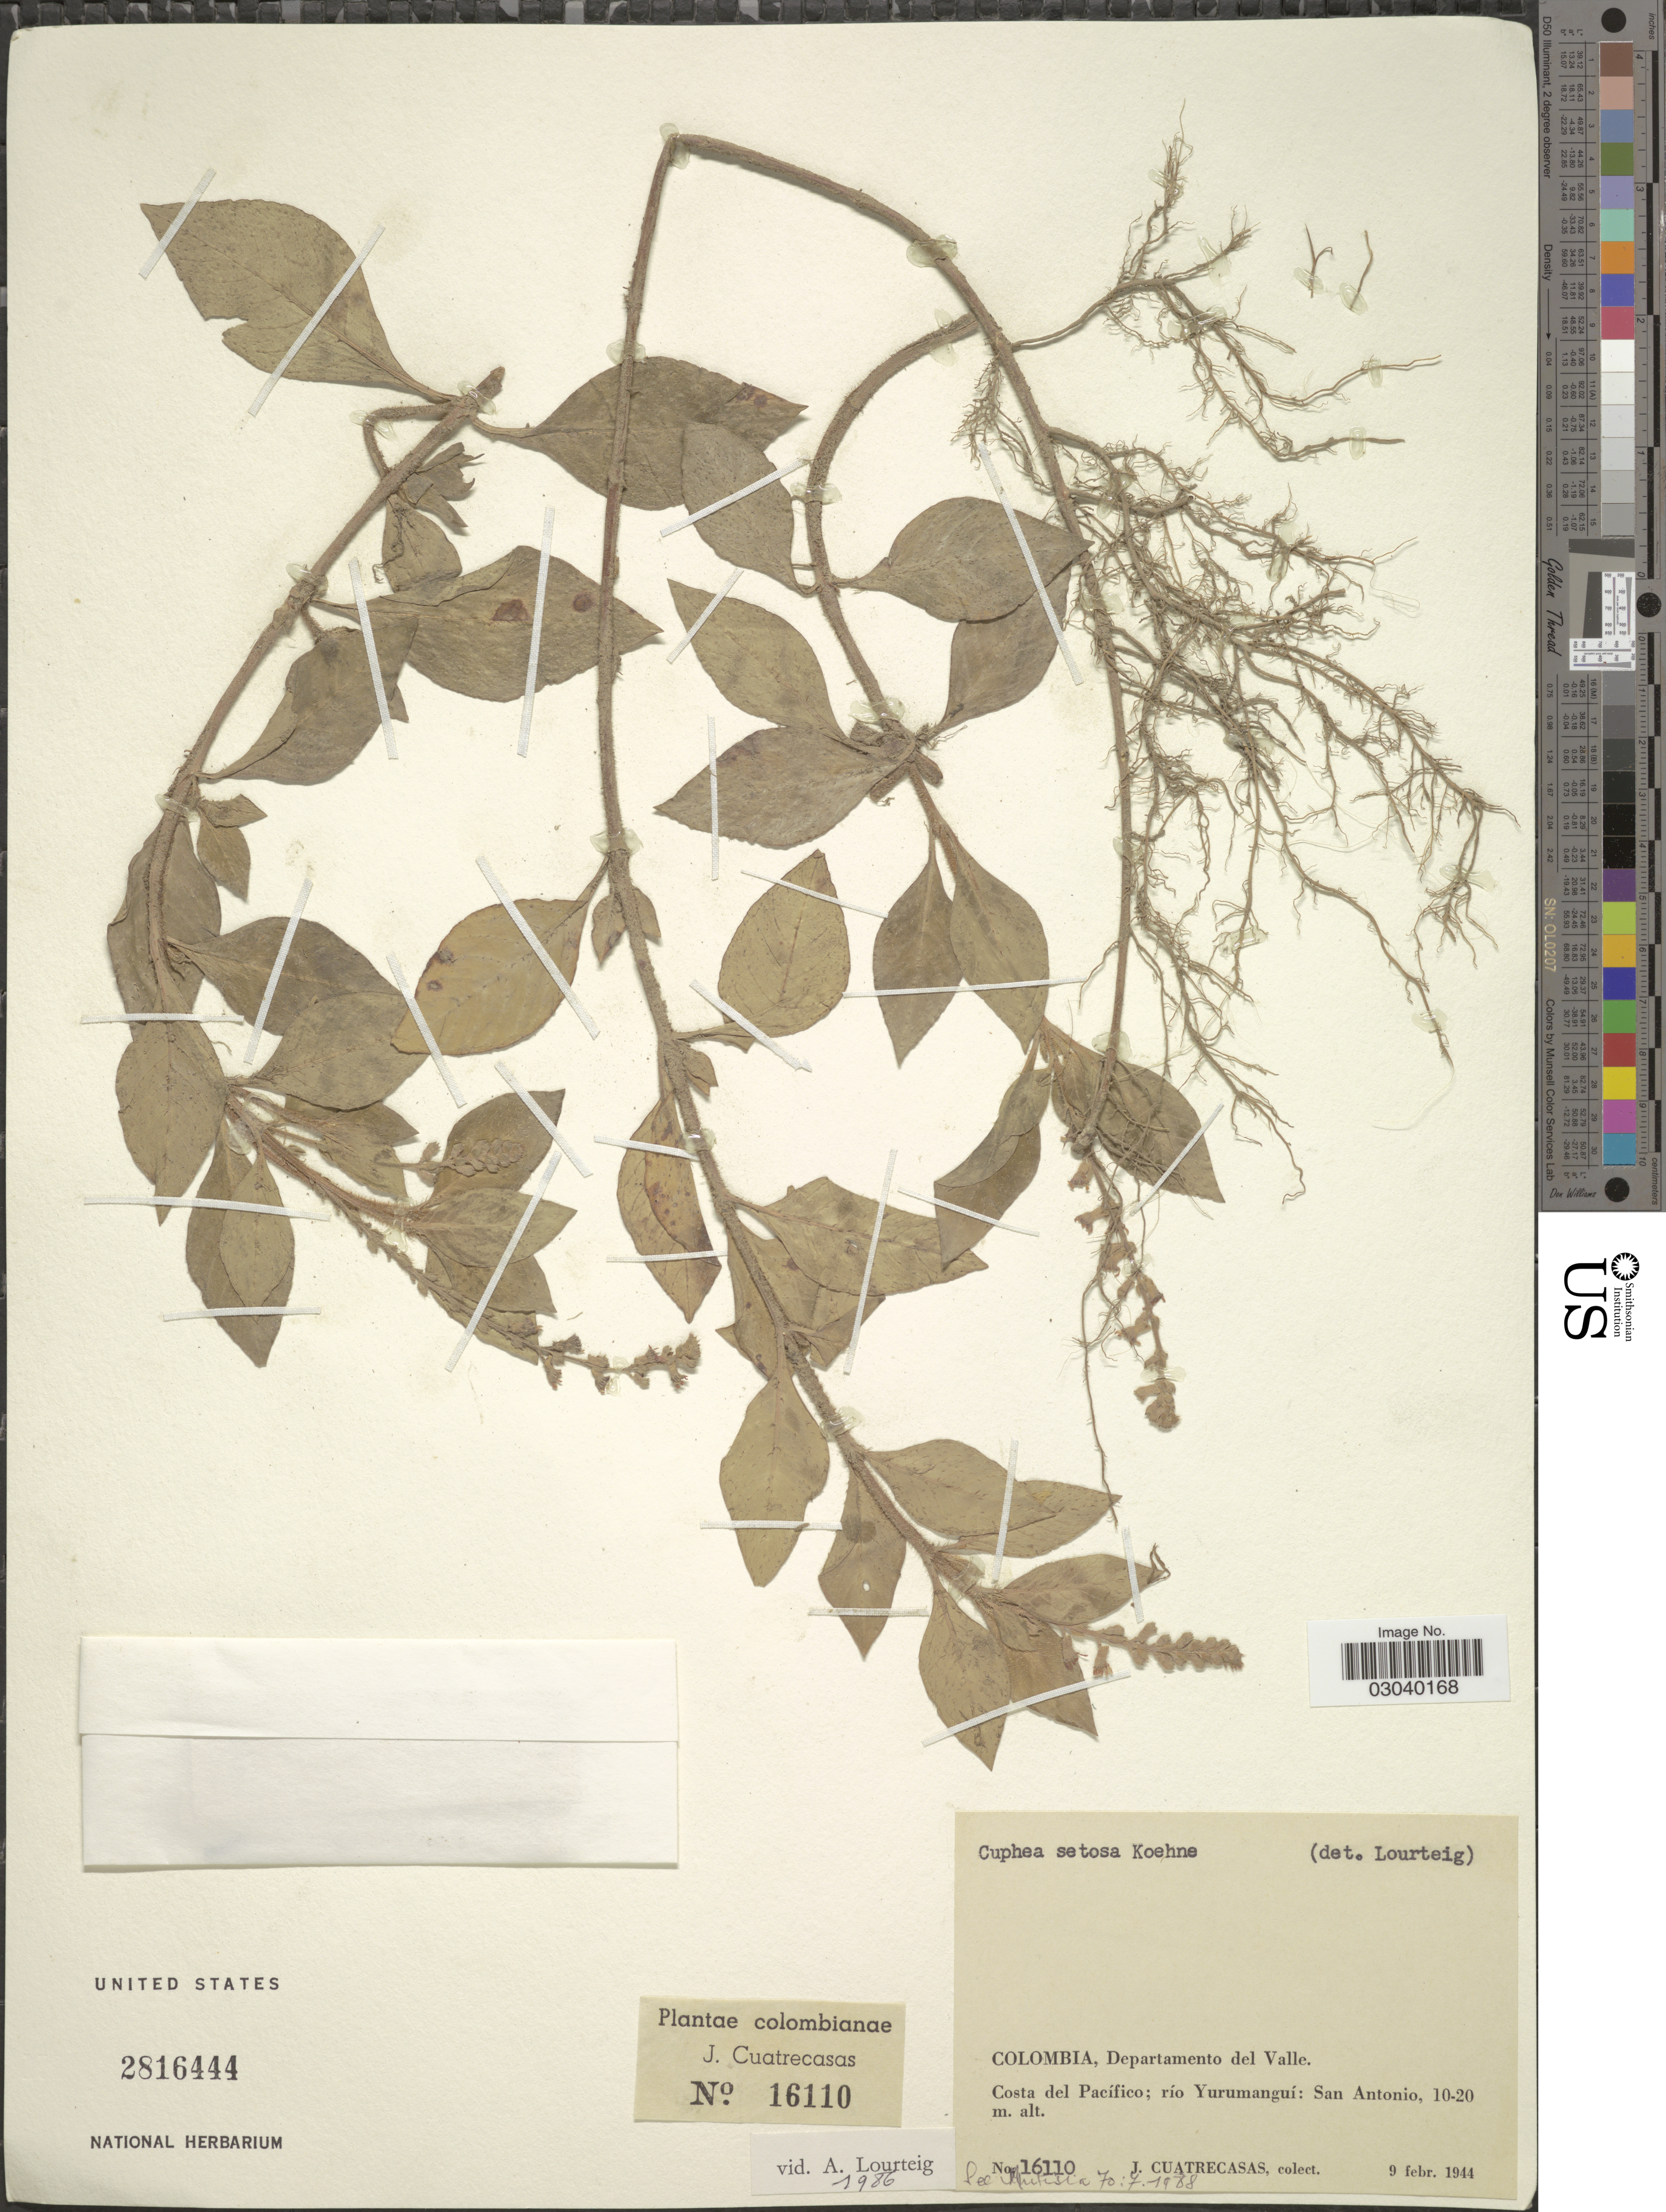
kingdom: Plantae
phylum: Tracheophyta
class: Magnoliopsida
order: Myrtales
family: Lythraceae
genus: Cuphea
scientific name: Cuphea setosa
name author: Koehne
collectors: J. Cuatrecasas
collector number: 16110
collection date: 1944-02-09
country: Colombia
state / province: Valle del Cauca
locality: Departamento del Valle. Costa del Pacífico; río Yurumanguí: San Antonio.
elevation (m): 10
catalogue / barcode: US 2816444